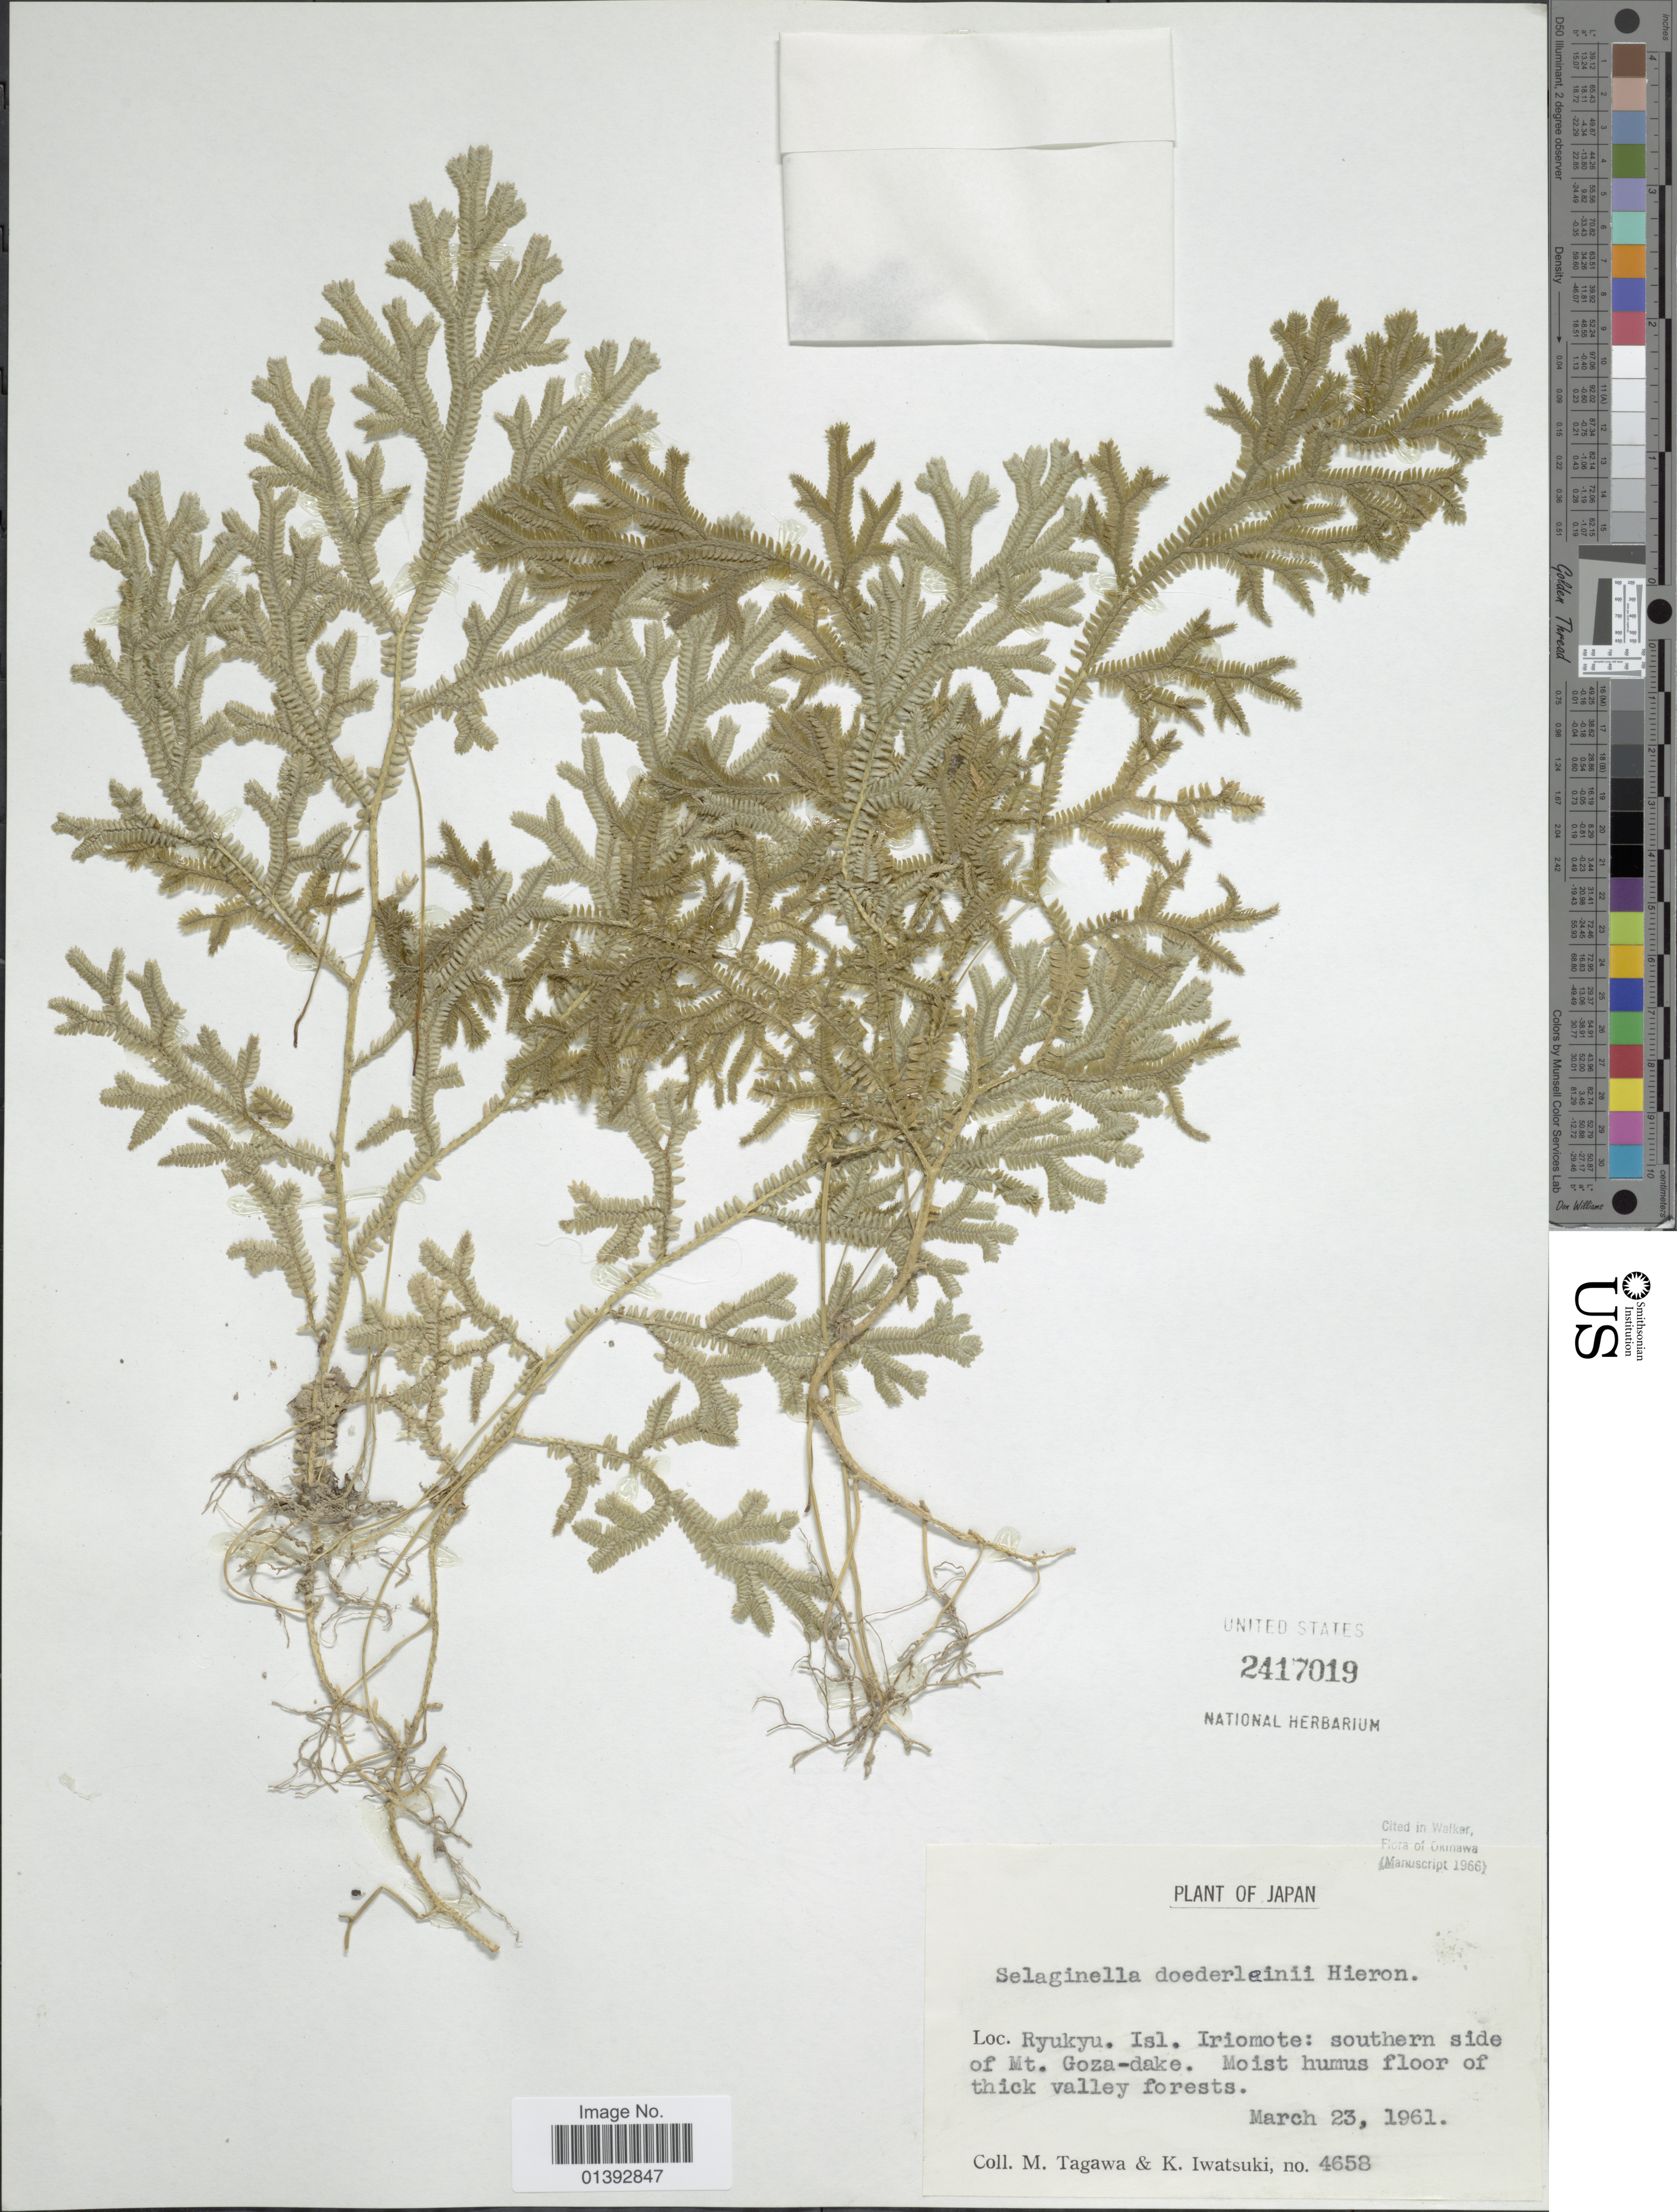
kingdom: Plantae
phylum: Tracheophyta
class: Lycopodiopsida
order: Selaginellales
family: Selaginellaceae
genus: Selaginella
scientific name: Selaginella doederleinii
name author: Hieron.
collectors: M. Tagawa & K. Iwatsuki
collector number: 4658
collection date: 1961-03-23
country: Japan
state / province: Okinawa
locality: Ryukyu Isl. Iriomote: southern side of Mt. Goza-dake. moist humus floor of thick valley forests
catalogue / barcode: US 2417019